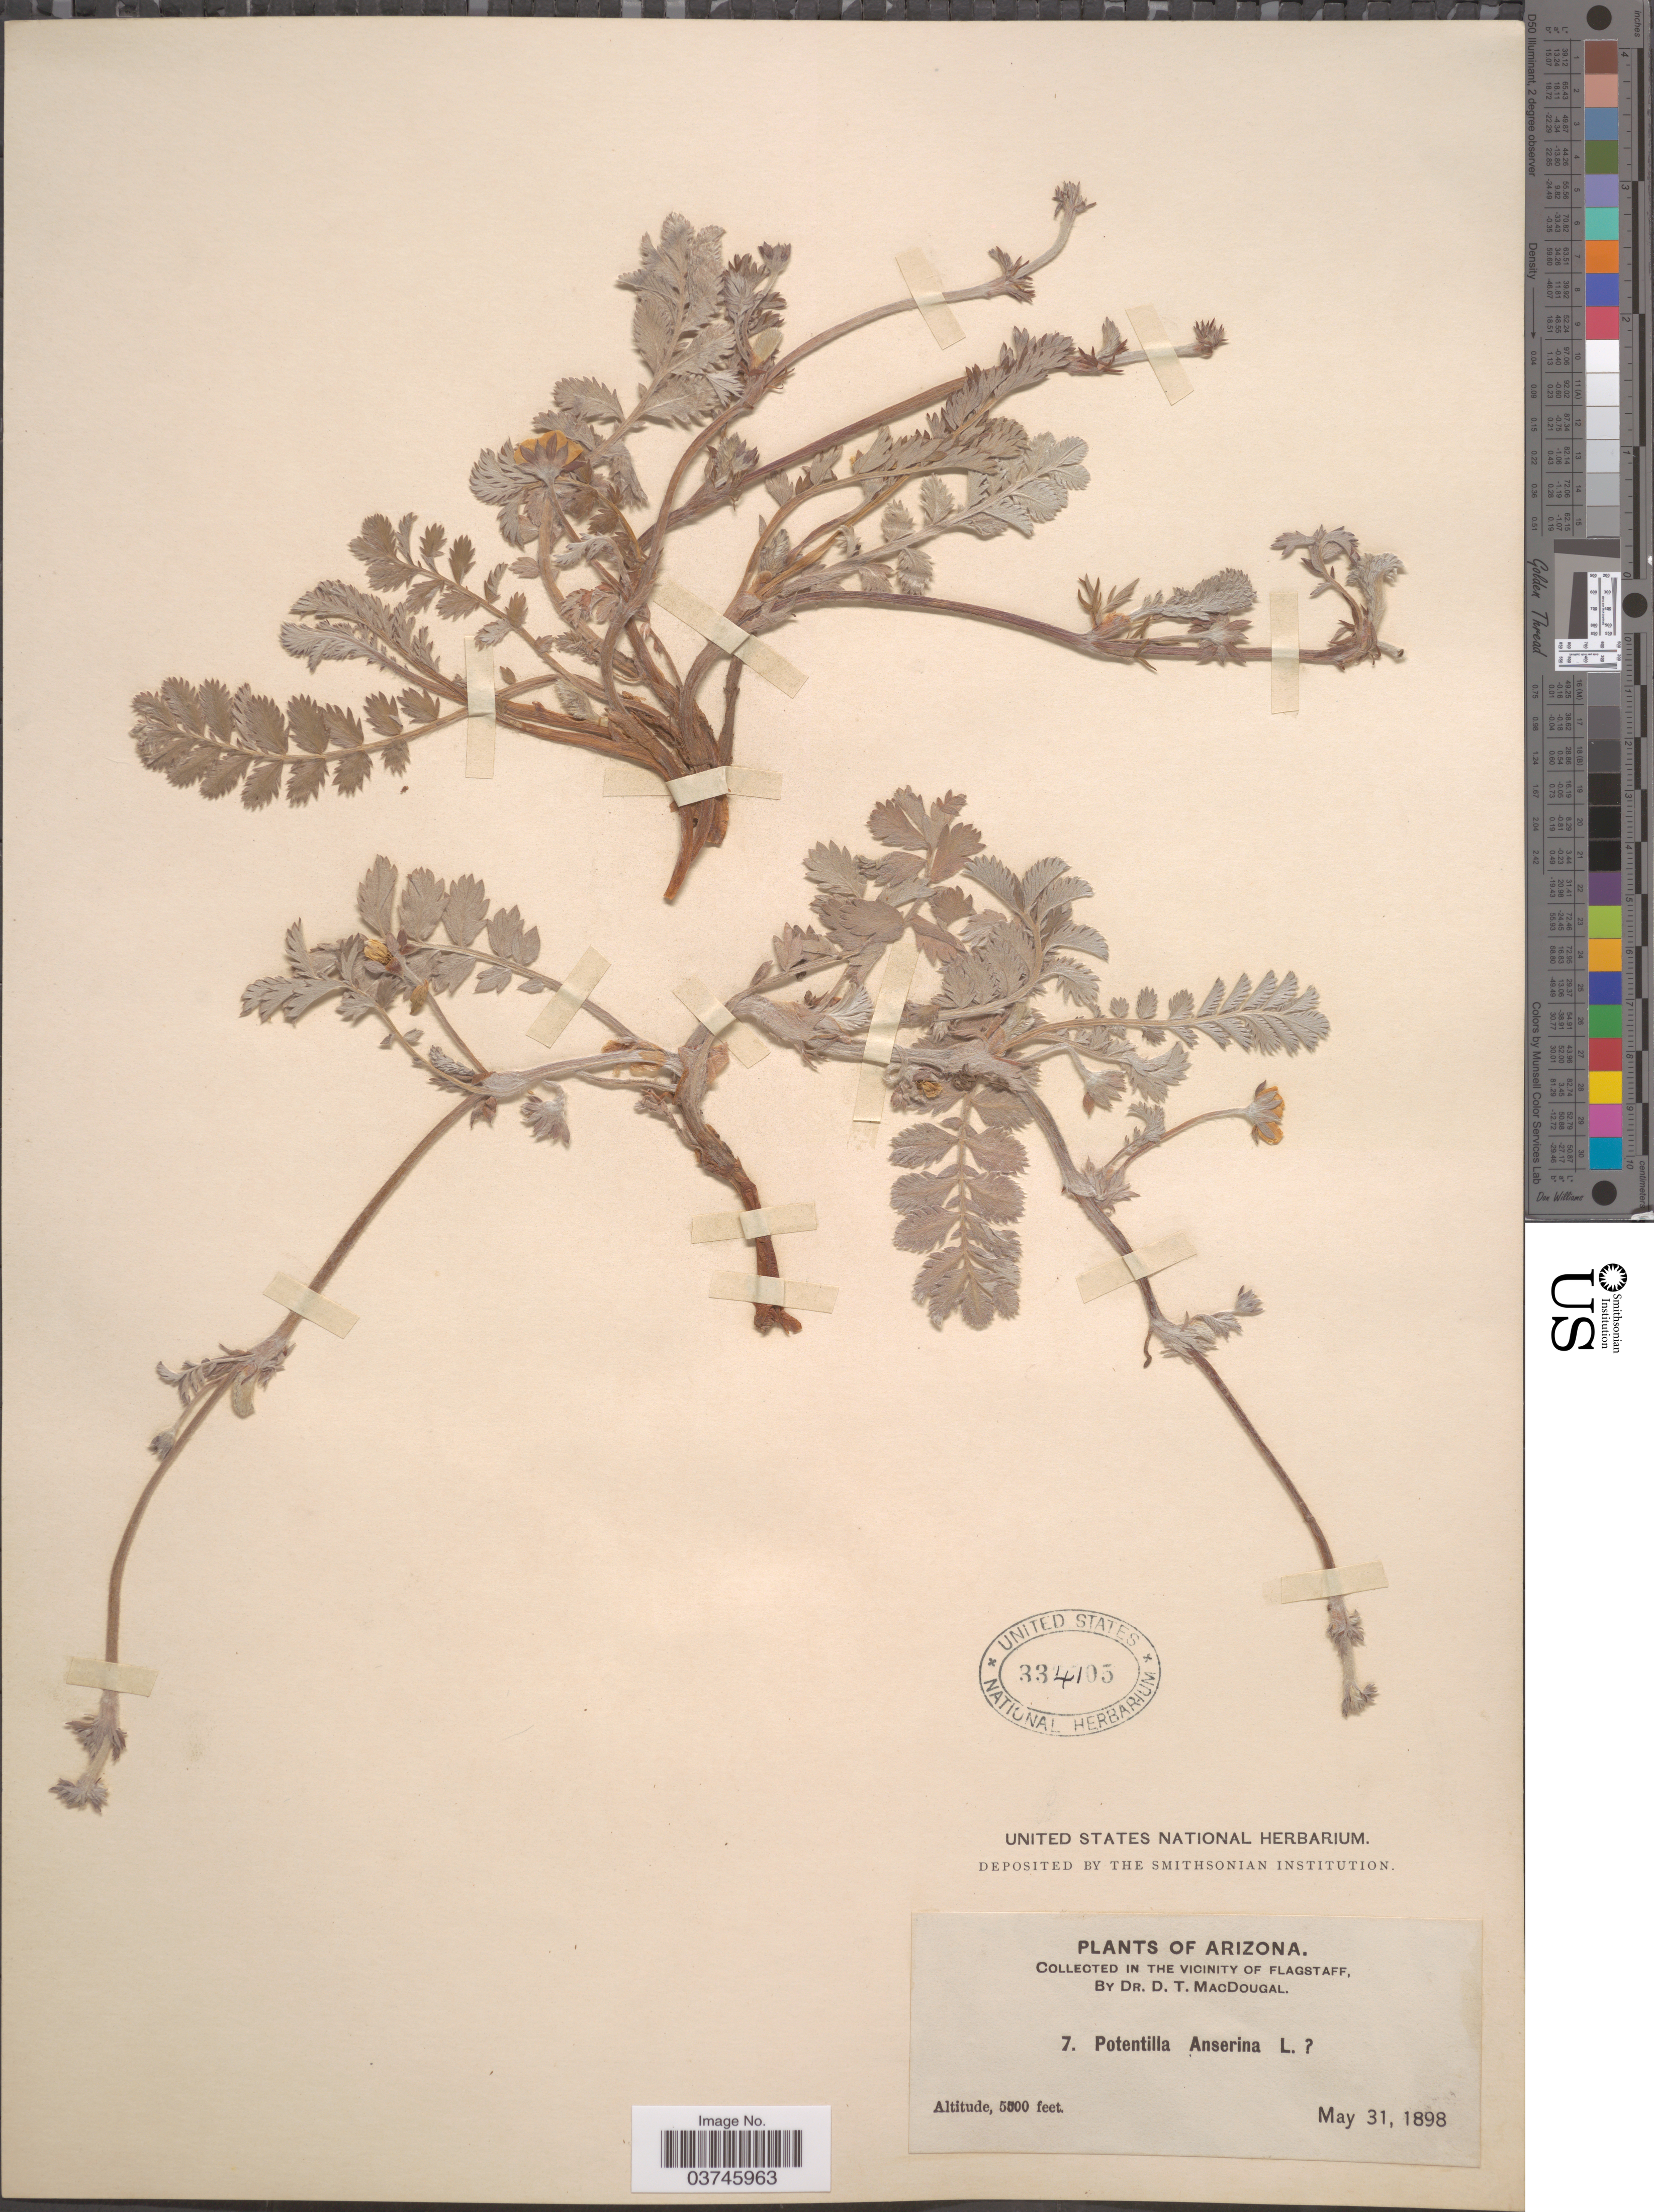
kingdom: Plantae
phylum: Tracheophyta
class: Magnoliopsida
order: Rosales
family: Rosaceae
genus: Argentina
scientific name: Argentina anserina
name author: (L.) Rydb.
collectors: D. T. MacDougal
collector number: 7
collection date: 1898-05-31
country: United States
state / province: Arizona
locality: Vicinity of Flagstaff.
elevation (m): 1676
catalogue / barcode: US 334105